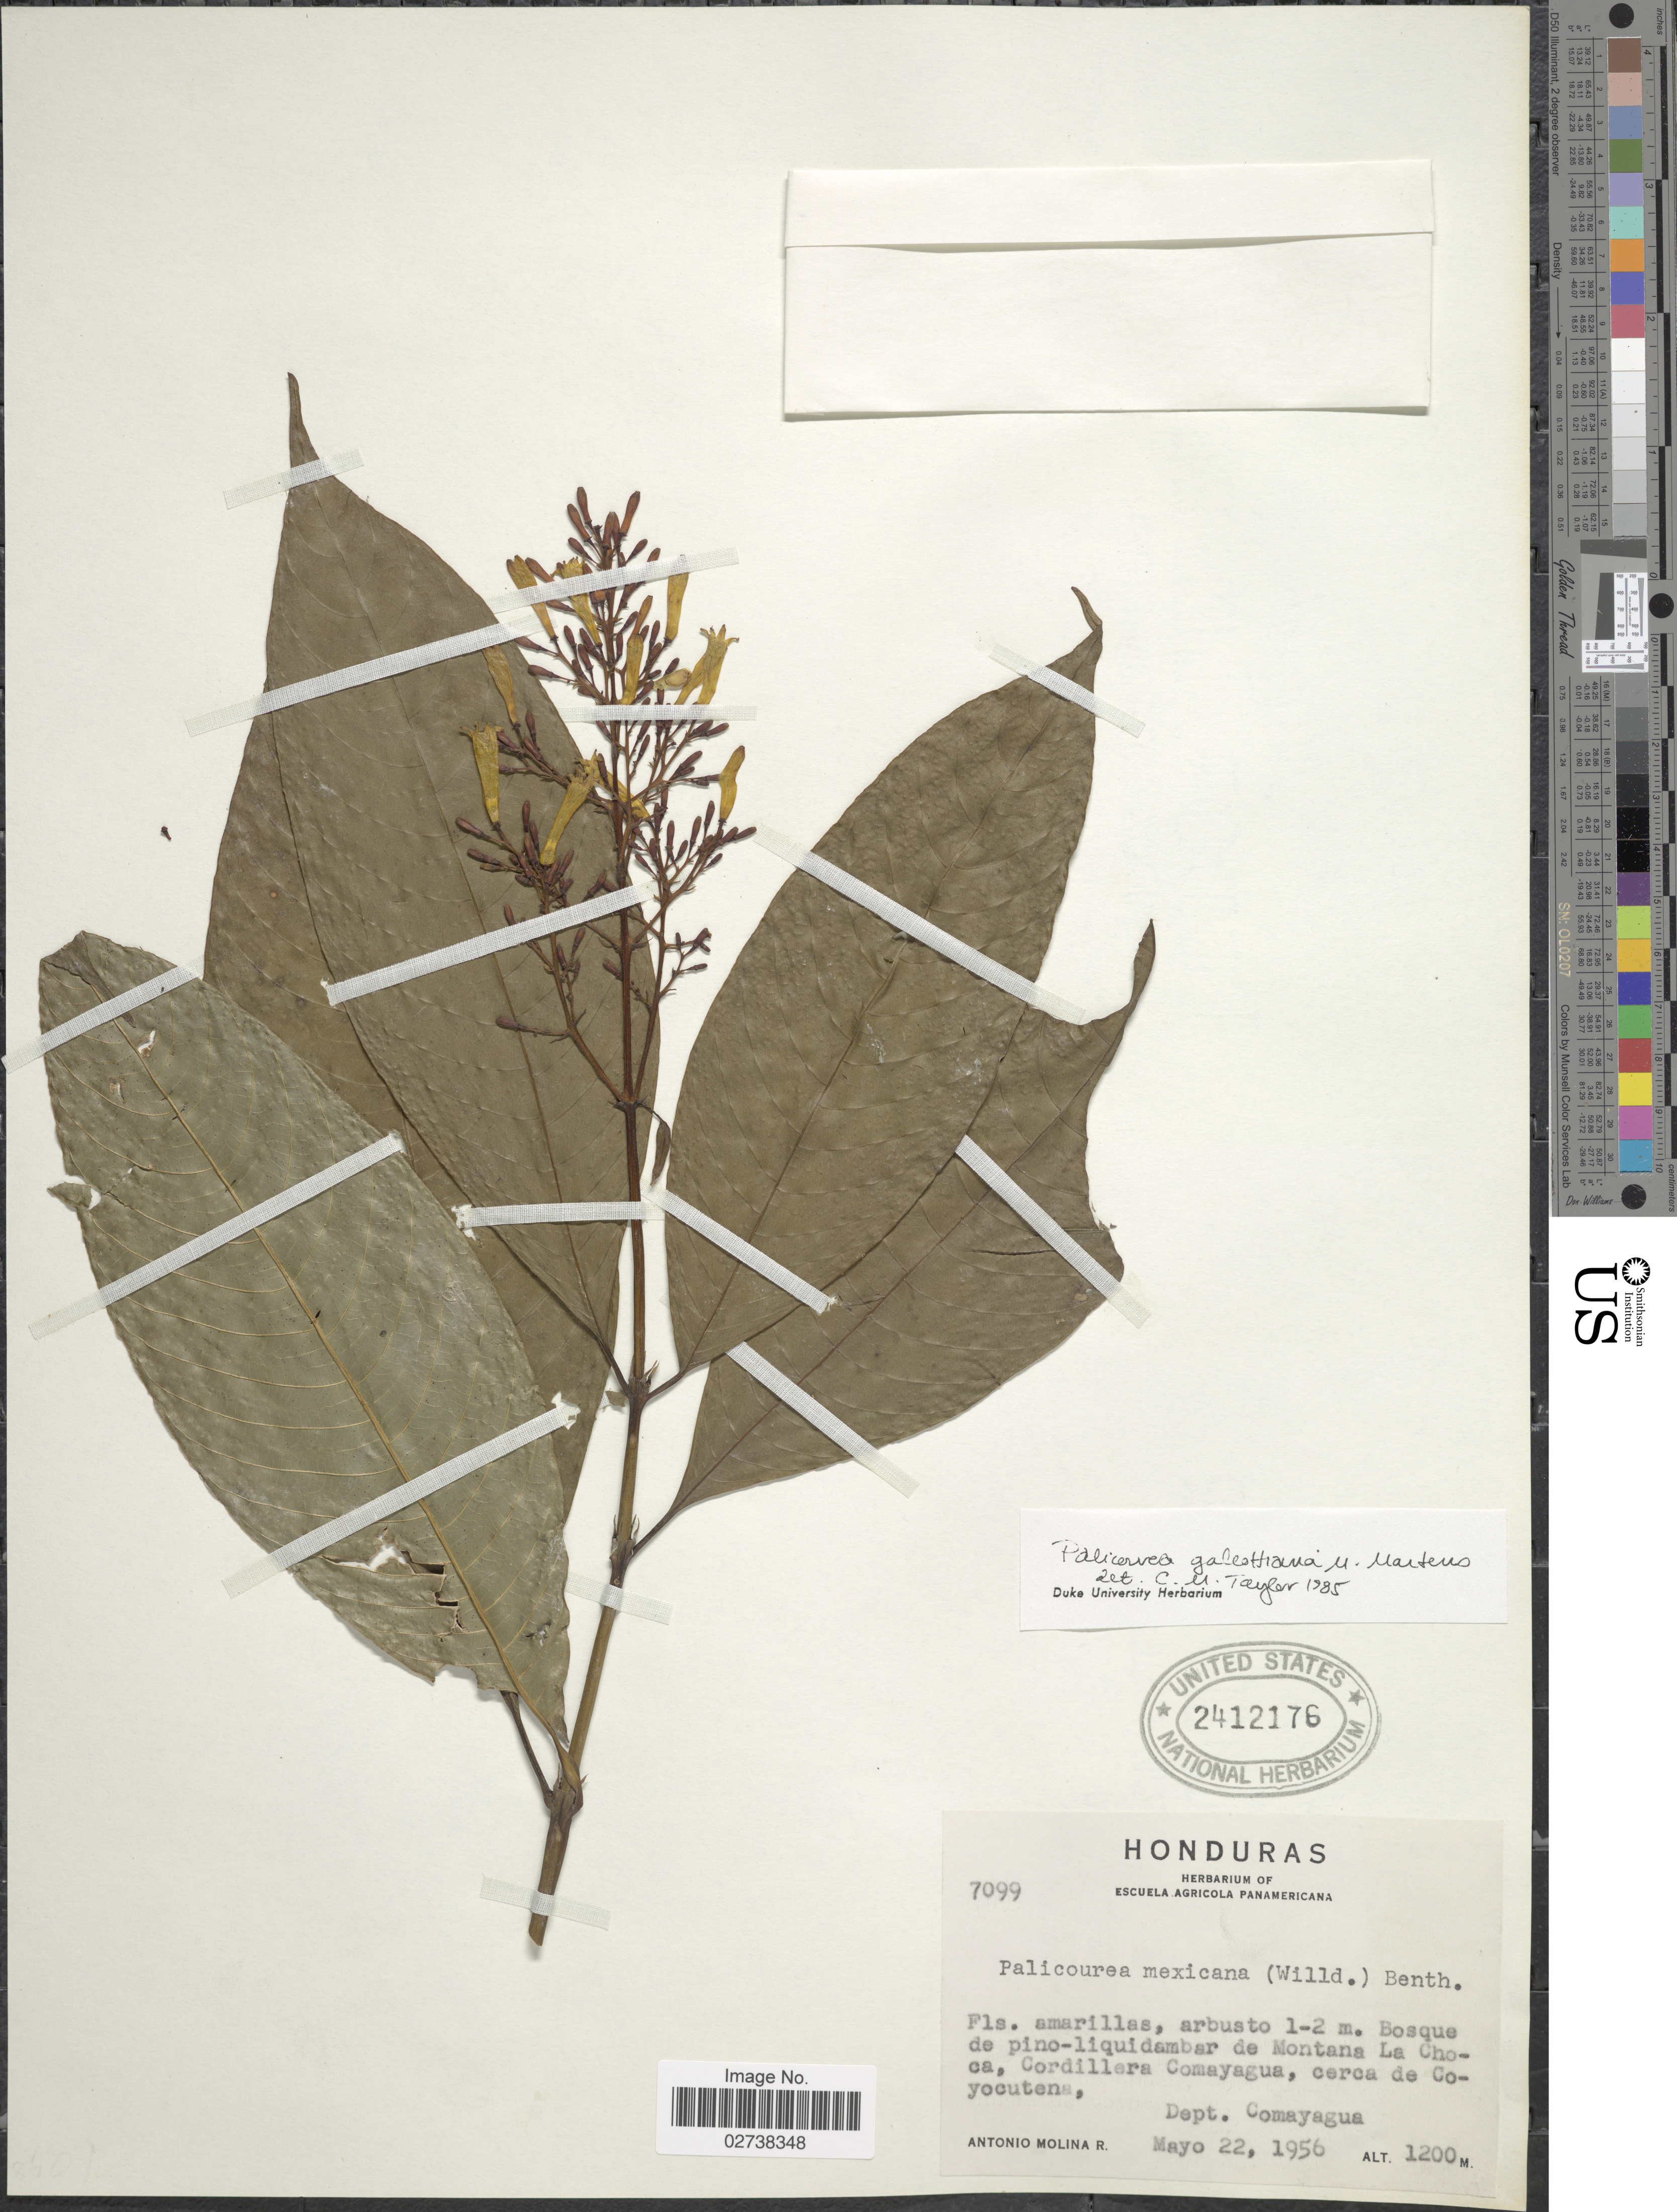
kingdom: Plantae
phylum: Tracheophyta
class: Magnoliopsida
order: Gentianales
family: Rubiaceae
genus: Palicourea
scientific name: Palicourea galeottiana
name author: M. Martens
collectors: A. Molina R.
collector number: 7099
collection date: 1956-05-22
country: Honduras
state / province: Comayagua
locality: Bosque de pino-liquidambar de Montana La Choca, Cordillera Comayagua, cerca de Coyocutena, Dept. Comayagua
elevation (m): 1200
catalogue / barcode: US 2412176